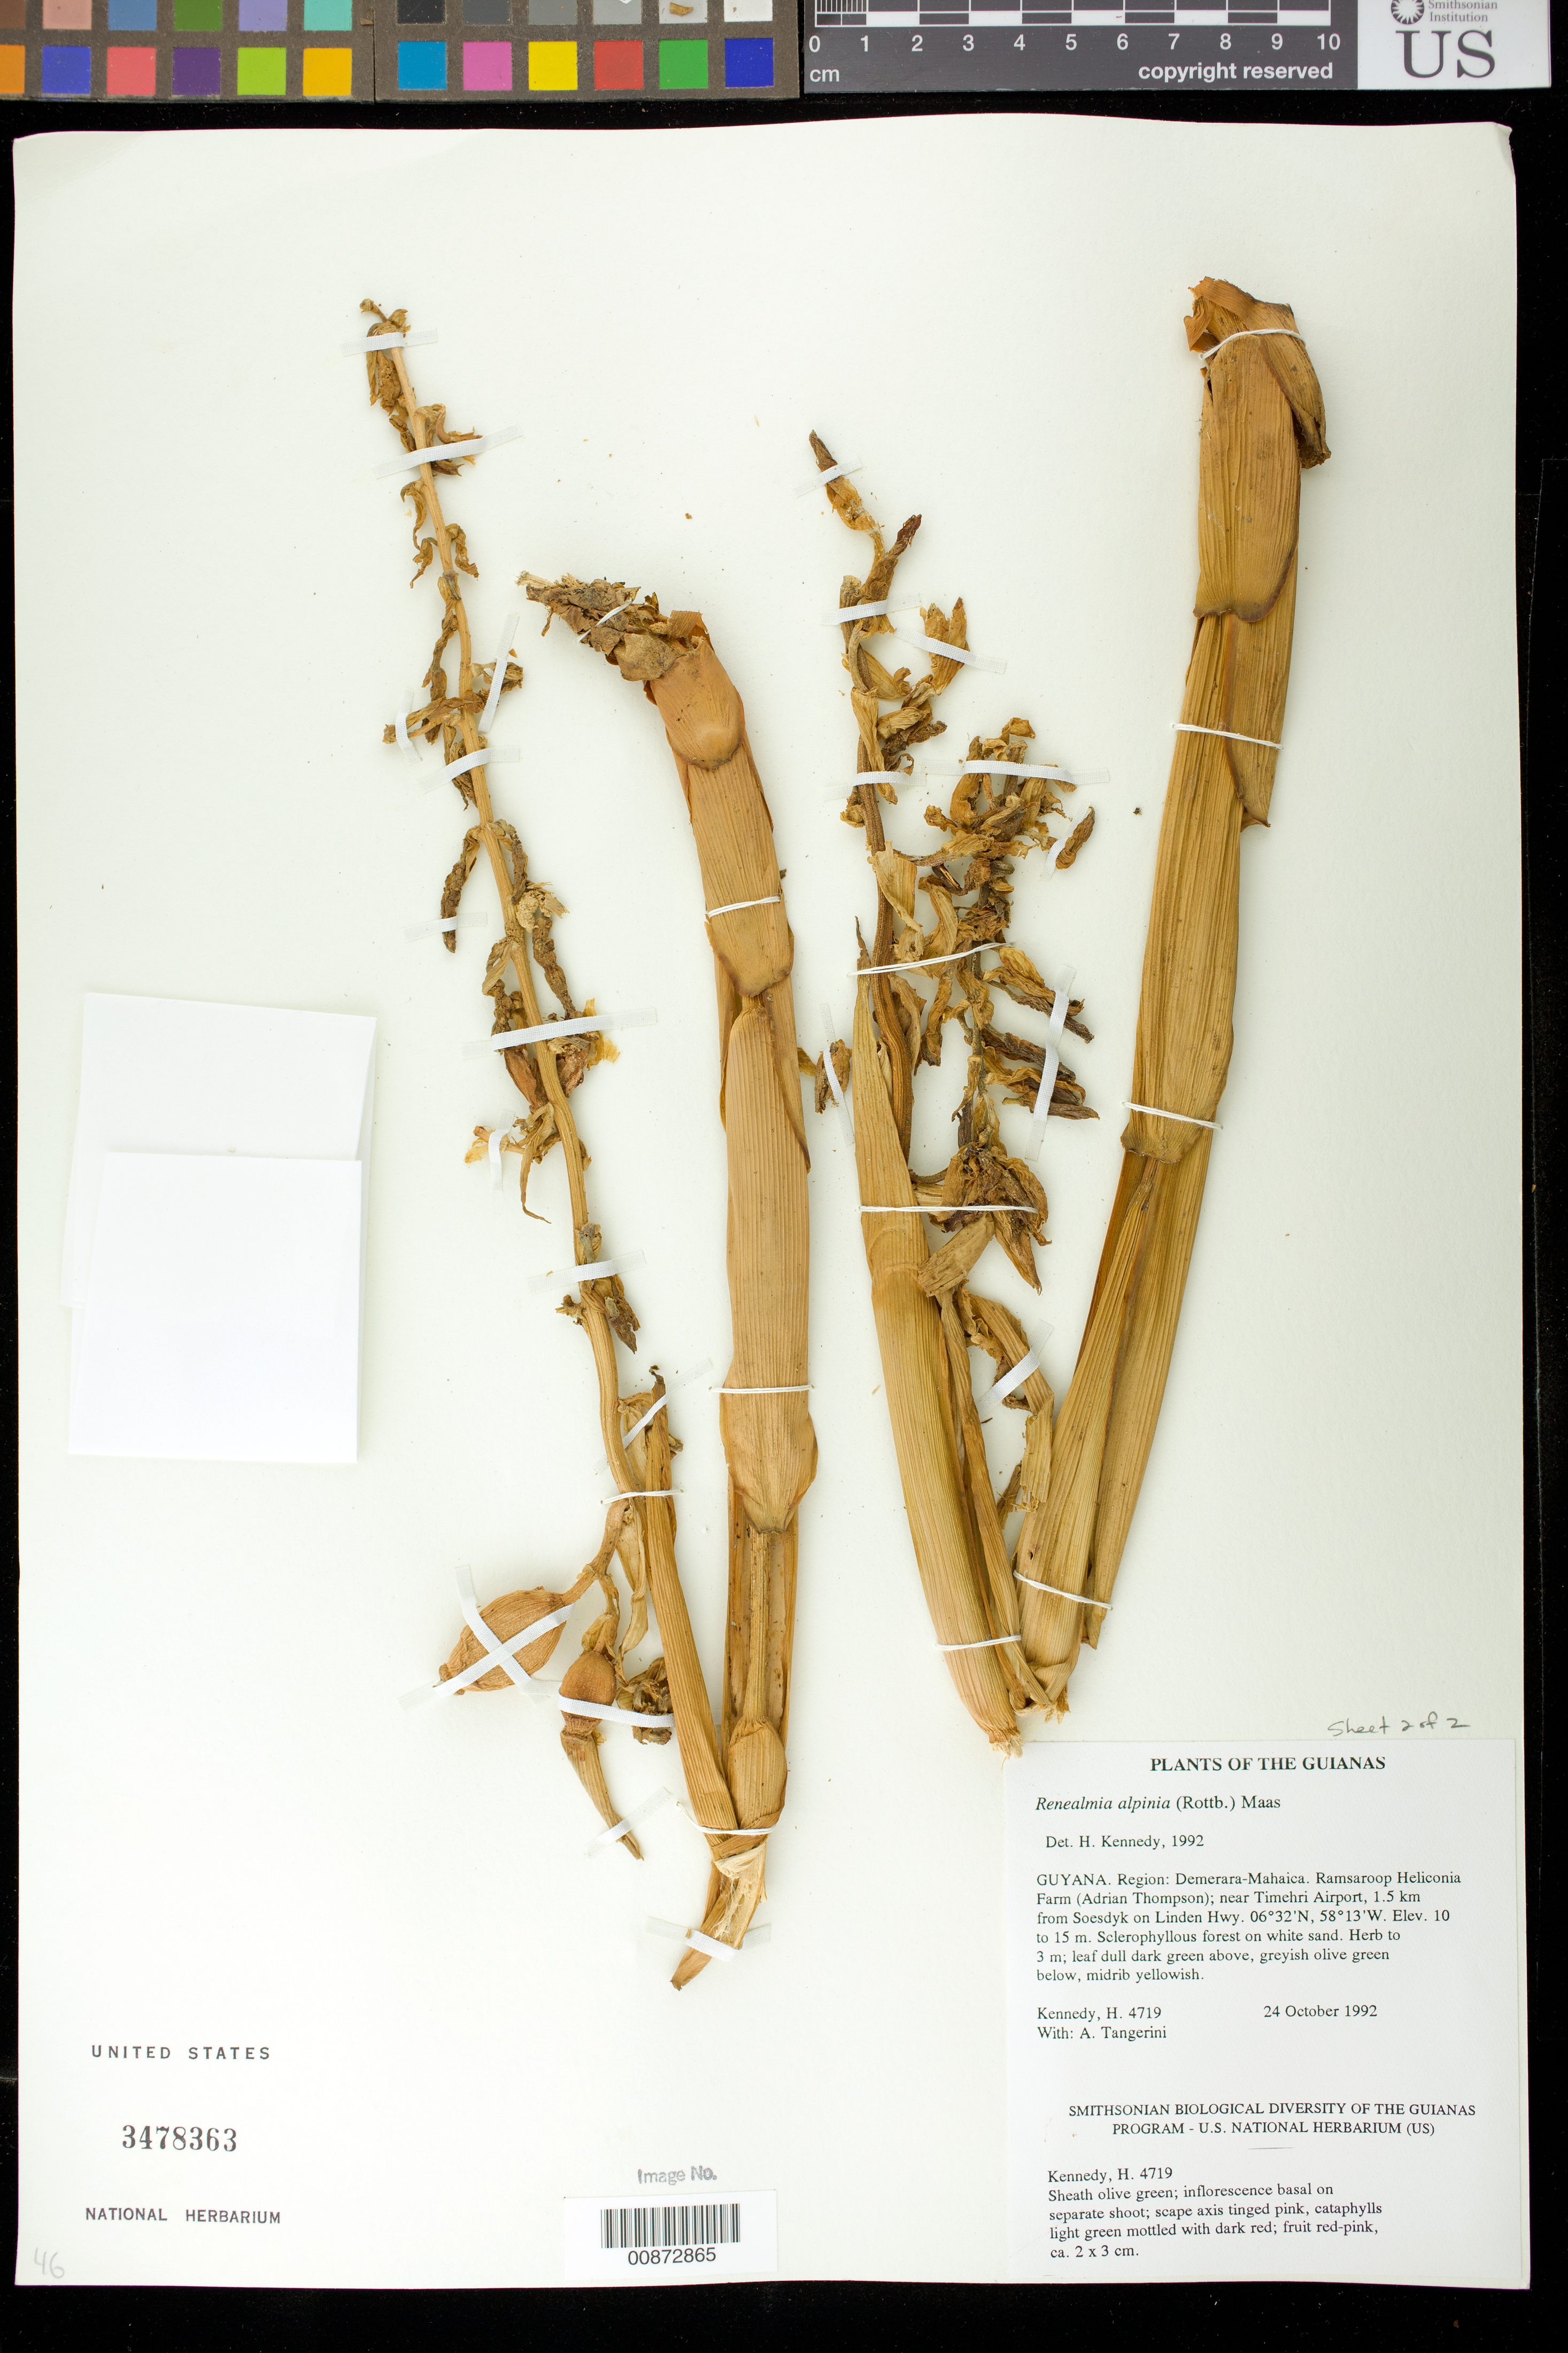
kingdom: Plantae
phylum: Tracheophyta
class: Liliopsida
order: Zingiberales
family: Zingiberaceae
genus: Renealmia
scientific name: Renealmia alpinia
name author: (Rottb.) Maas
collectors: H. Kennedy & A. Tangerini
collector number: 4809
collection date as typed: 24 October 1992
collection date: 1992-10-24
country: Guyana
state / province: Demerara-Mahaica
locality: Ramsaroop Heliconia Farm (Adrian Thompson); near Timehri Airport, 1.5 km from Soesdyk on Linden Hwy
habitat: Sclerophyllous forest on white sand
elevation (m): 10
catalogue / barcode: US 3478363